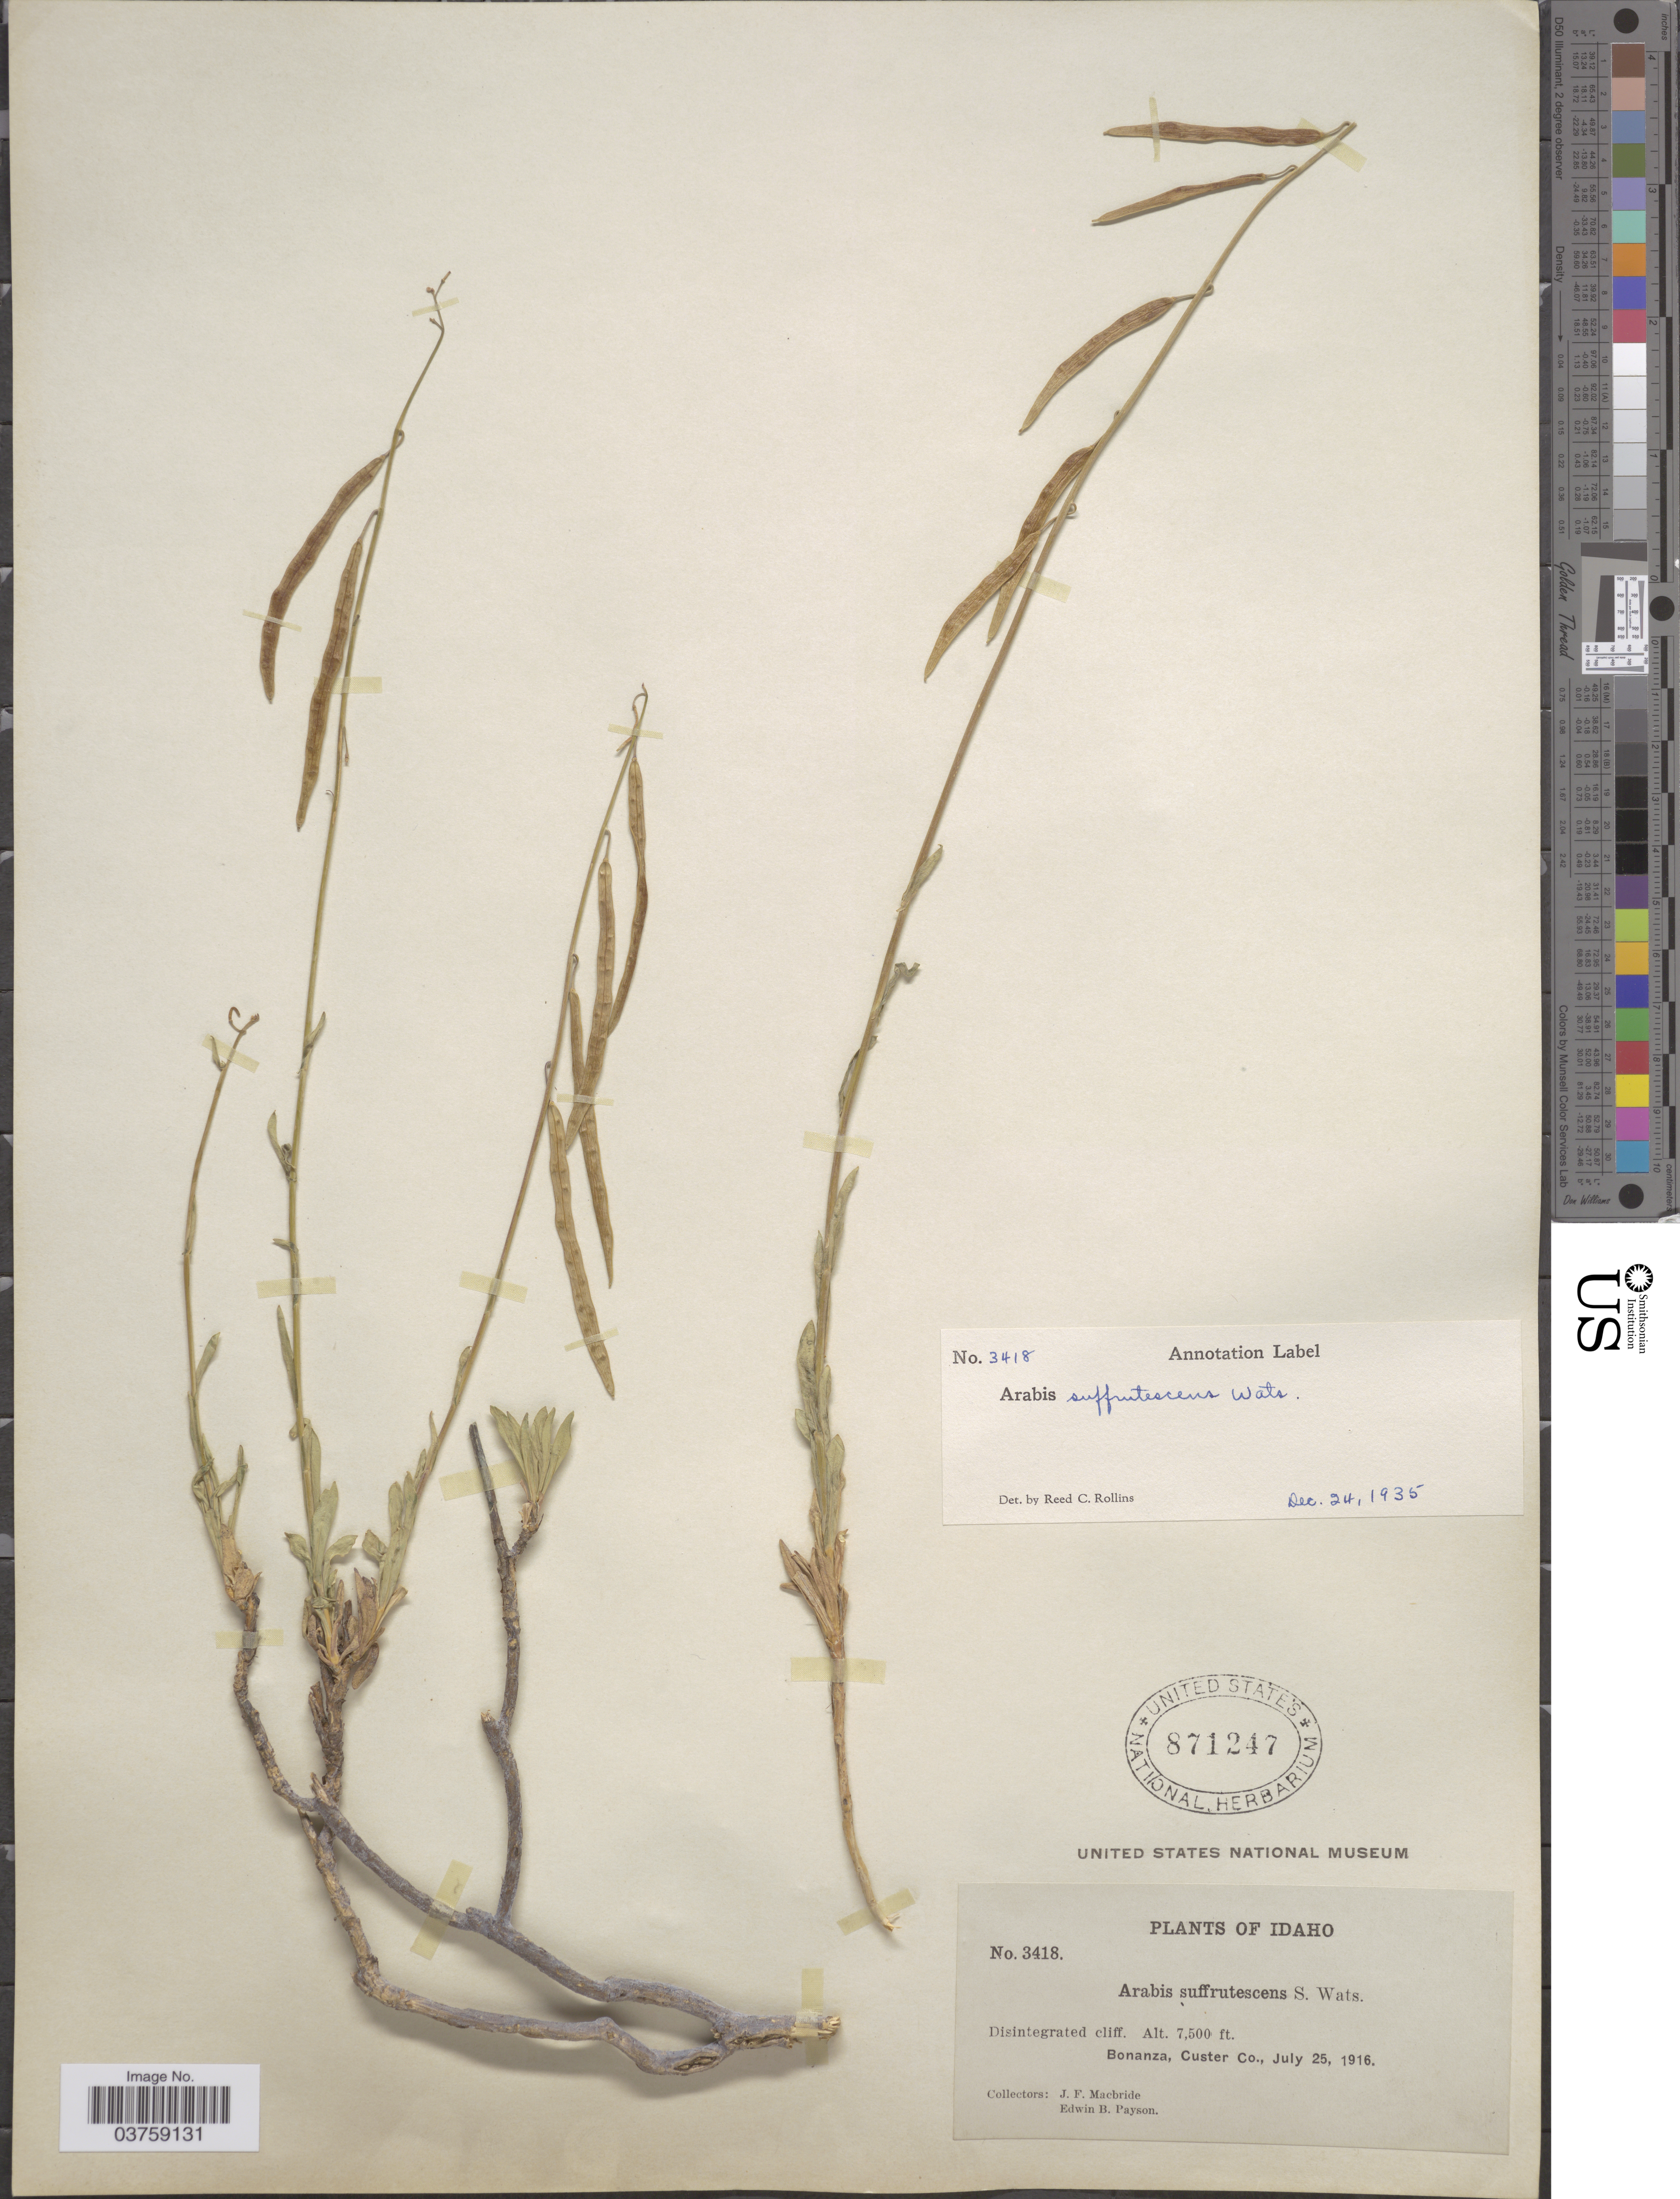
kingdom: Plantae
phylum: Tracheophyta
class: Magnoliopsida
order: Brassicales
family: Brassicaceae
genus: Arabis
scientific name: Arabis suffrutescens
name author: S. Watson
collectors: J. F. Macbride & E. B. Payson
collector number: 3418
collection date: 1916-07-25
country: United States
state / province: Idaho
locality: Bonanza, Custer Co.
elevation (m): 2286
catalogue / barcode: US 871247